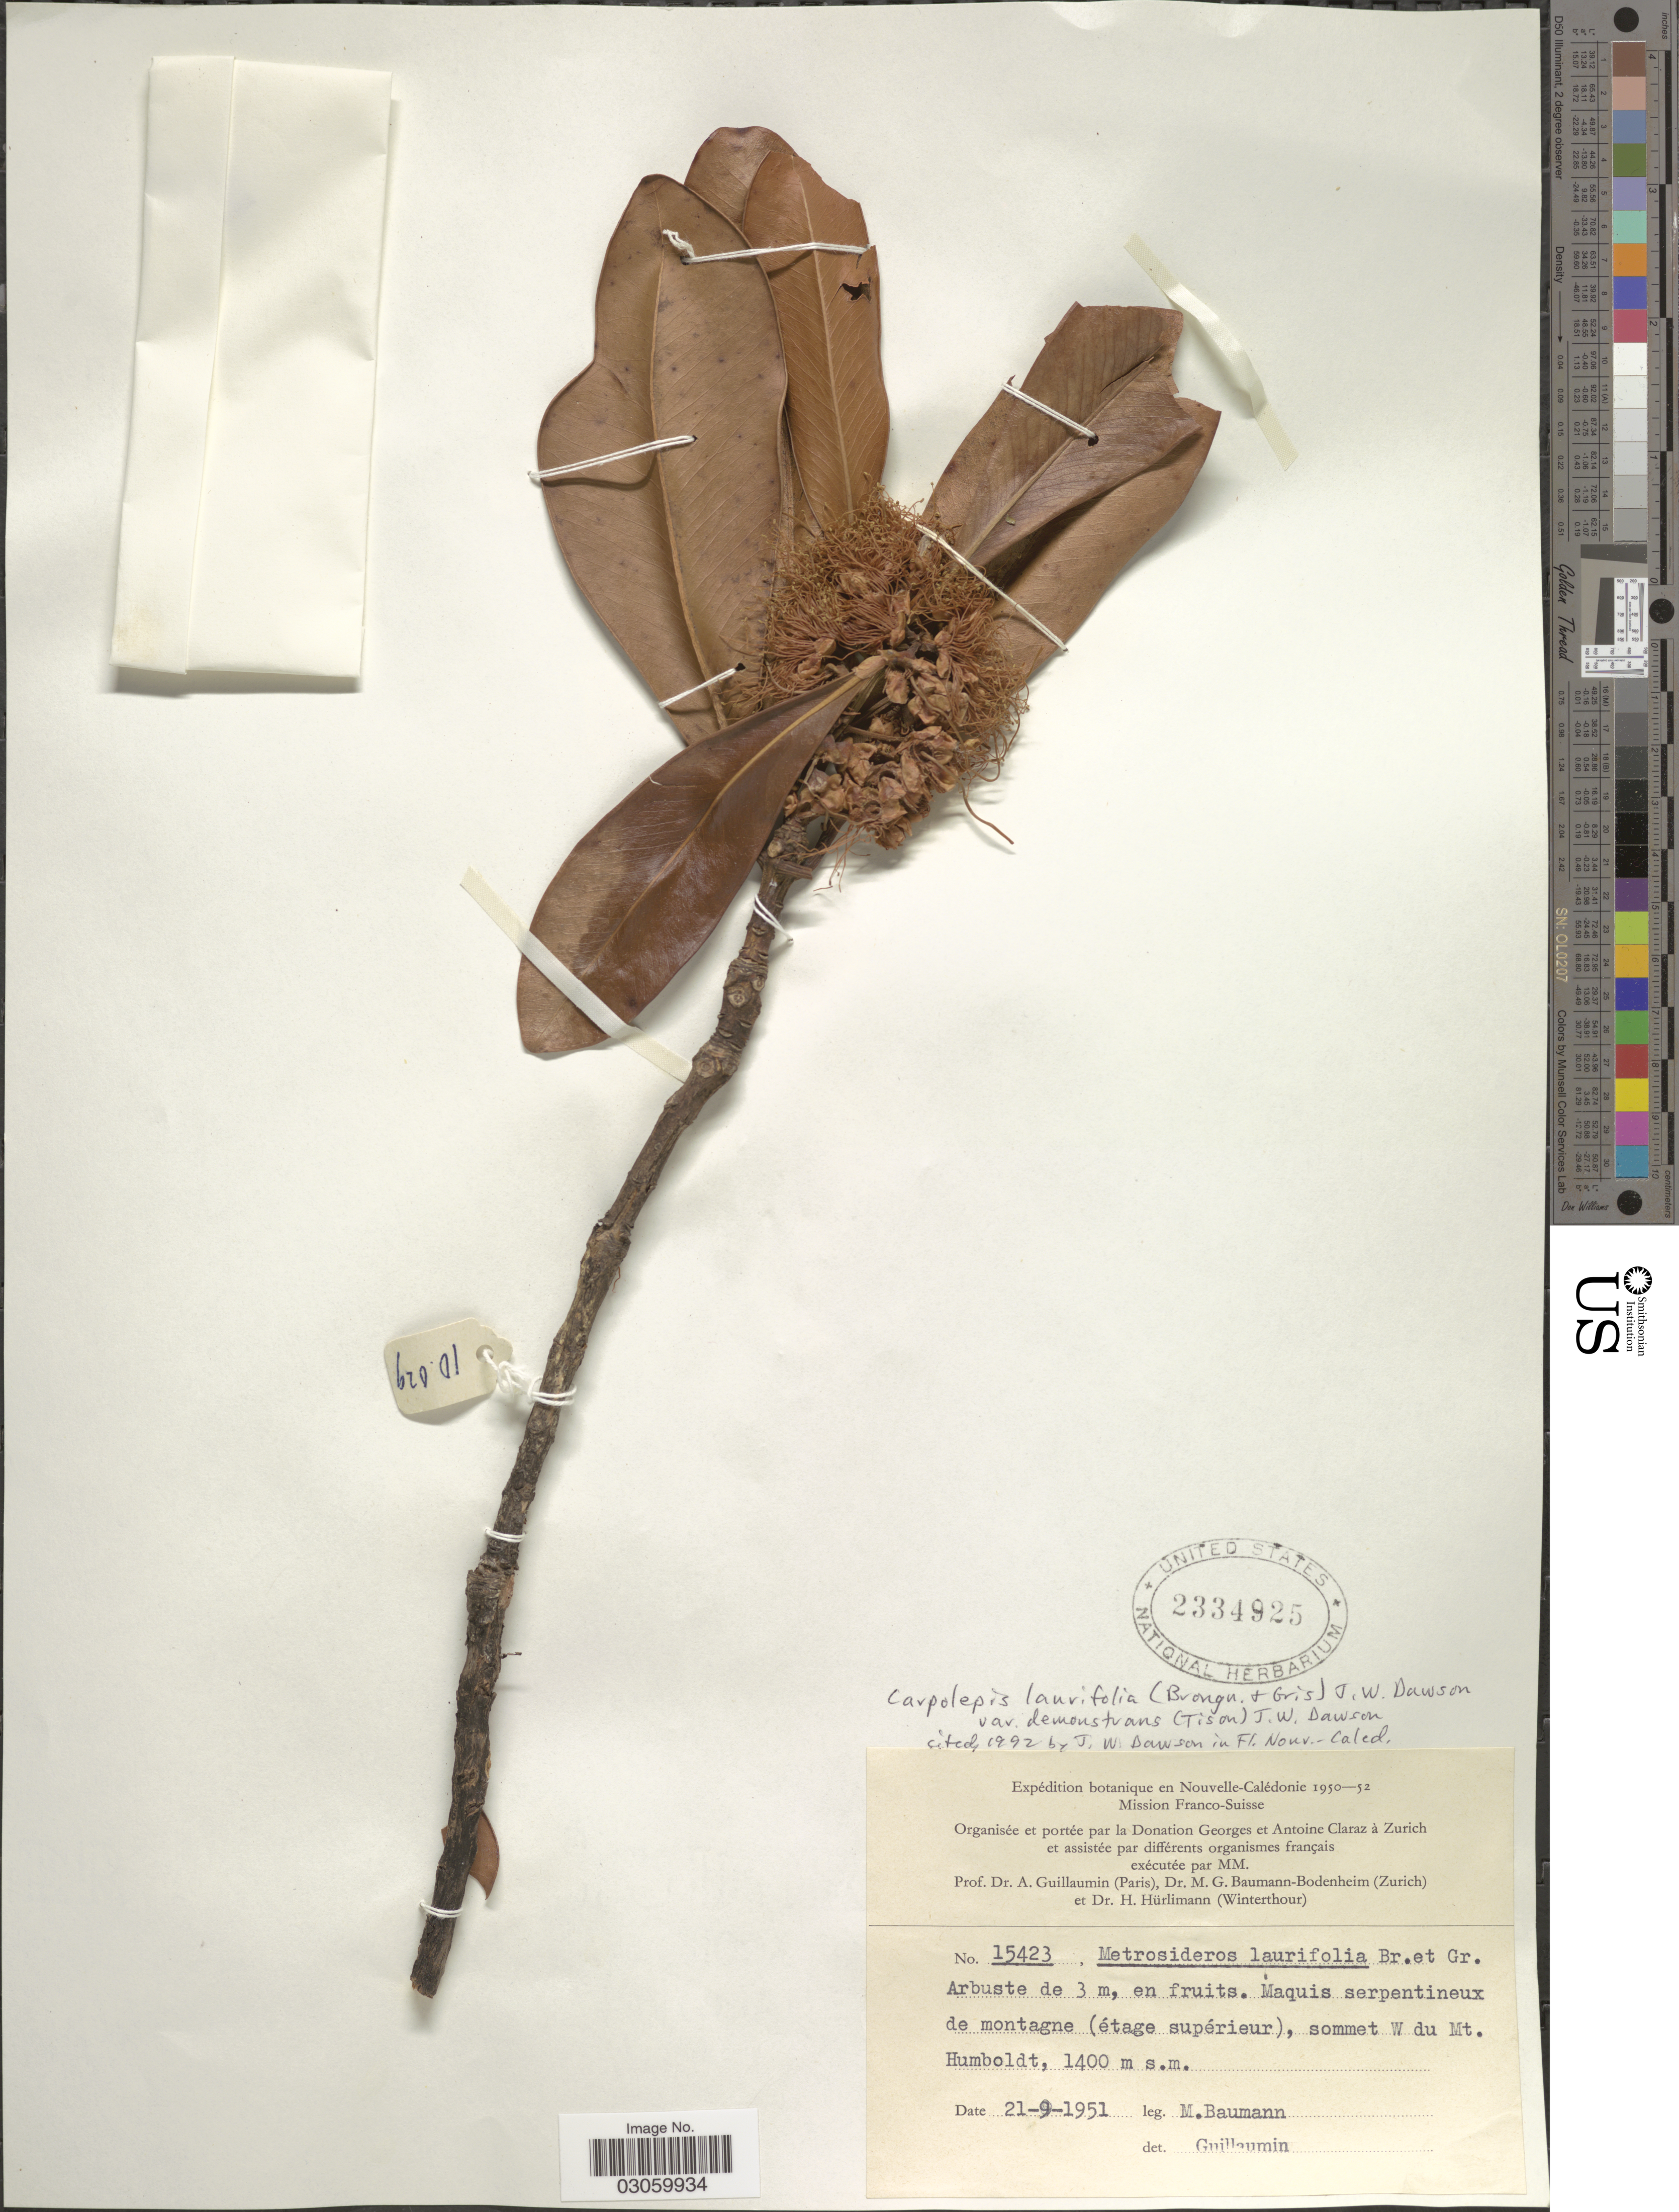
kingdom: Plantae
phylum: Tracheophyta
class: Magnoliopsida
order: Myrtales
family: Myrtaceae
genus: Metrosideros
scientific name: Metrosideros laurifolia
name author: Brongn. & Gris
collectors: M. G. Baumann-Bodenheim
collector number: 15423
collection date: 1951-09-21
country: New Caledonia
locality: Sommet W du Mt. Humboldt.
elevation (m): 1400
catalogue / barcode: US 2334925